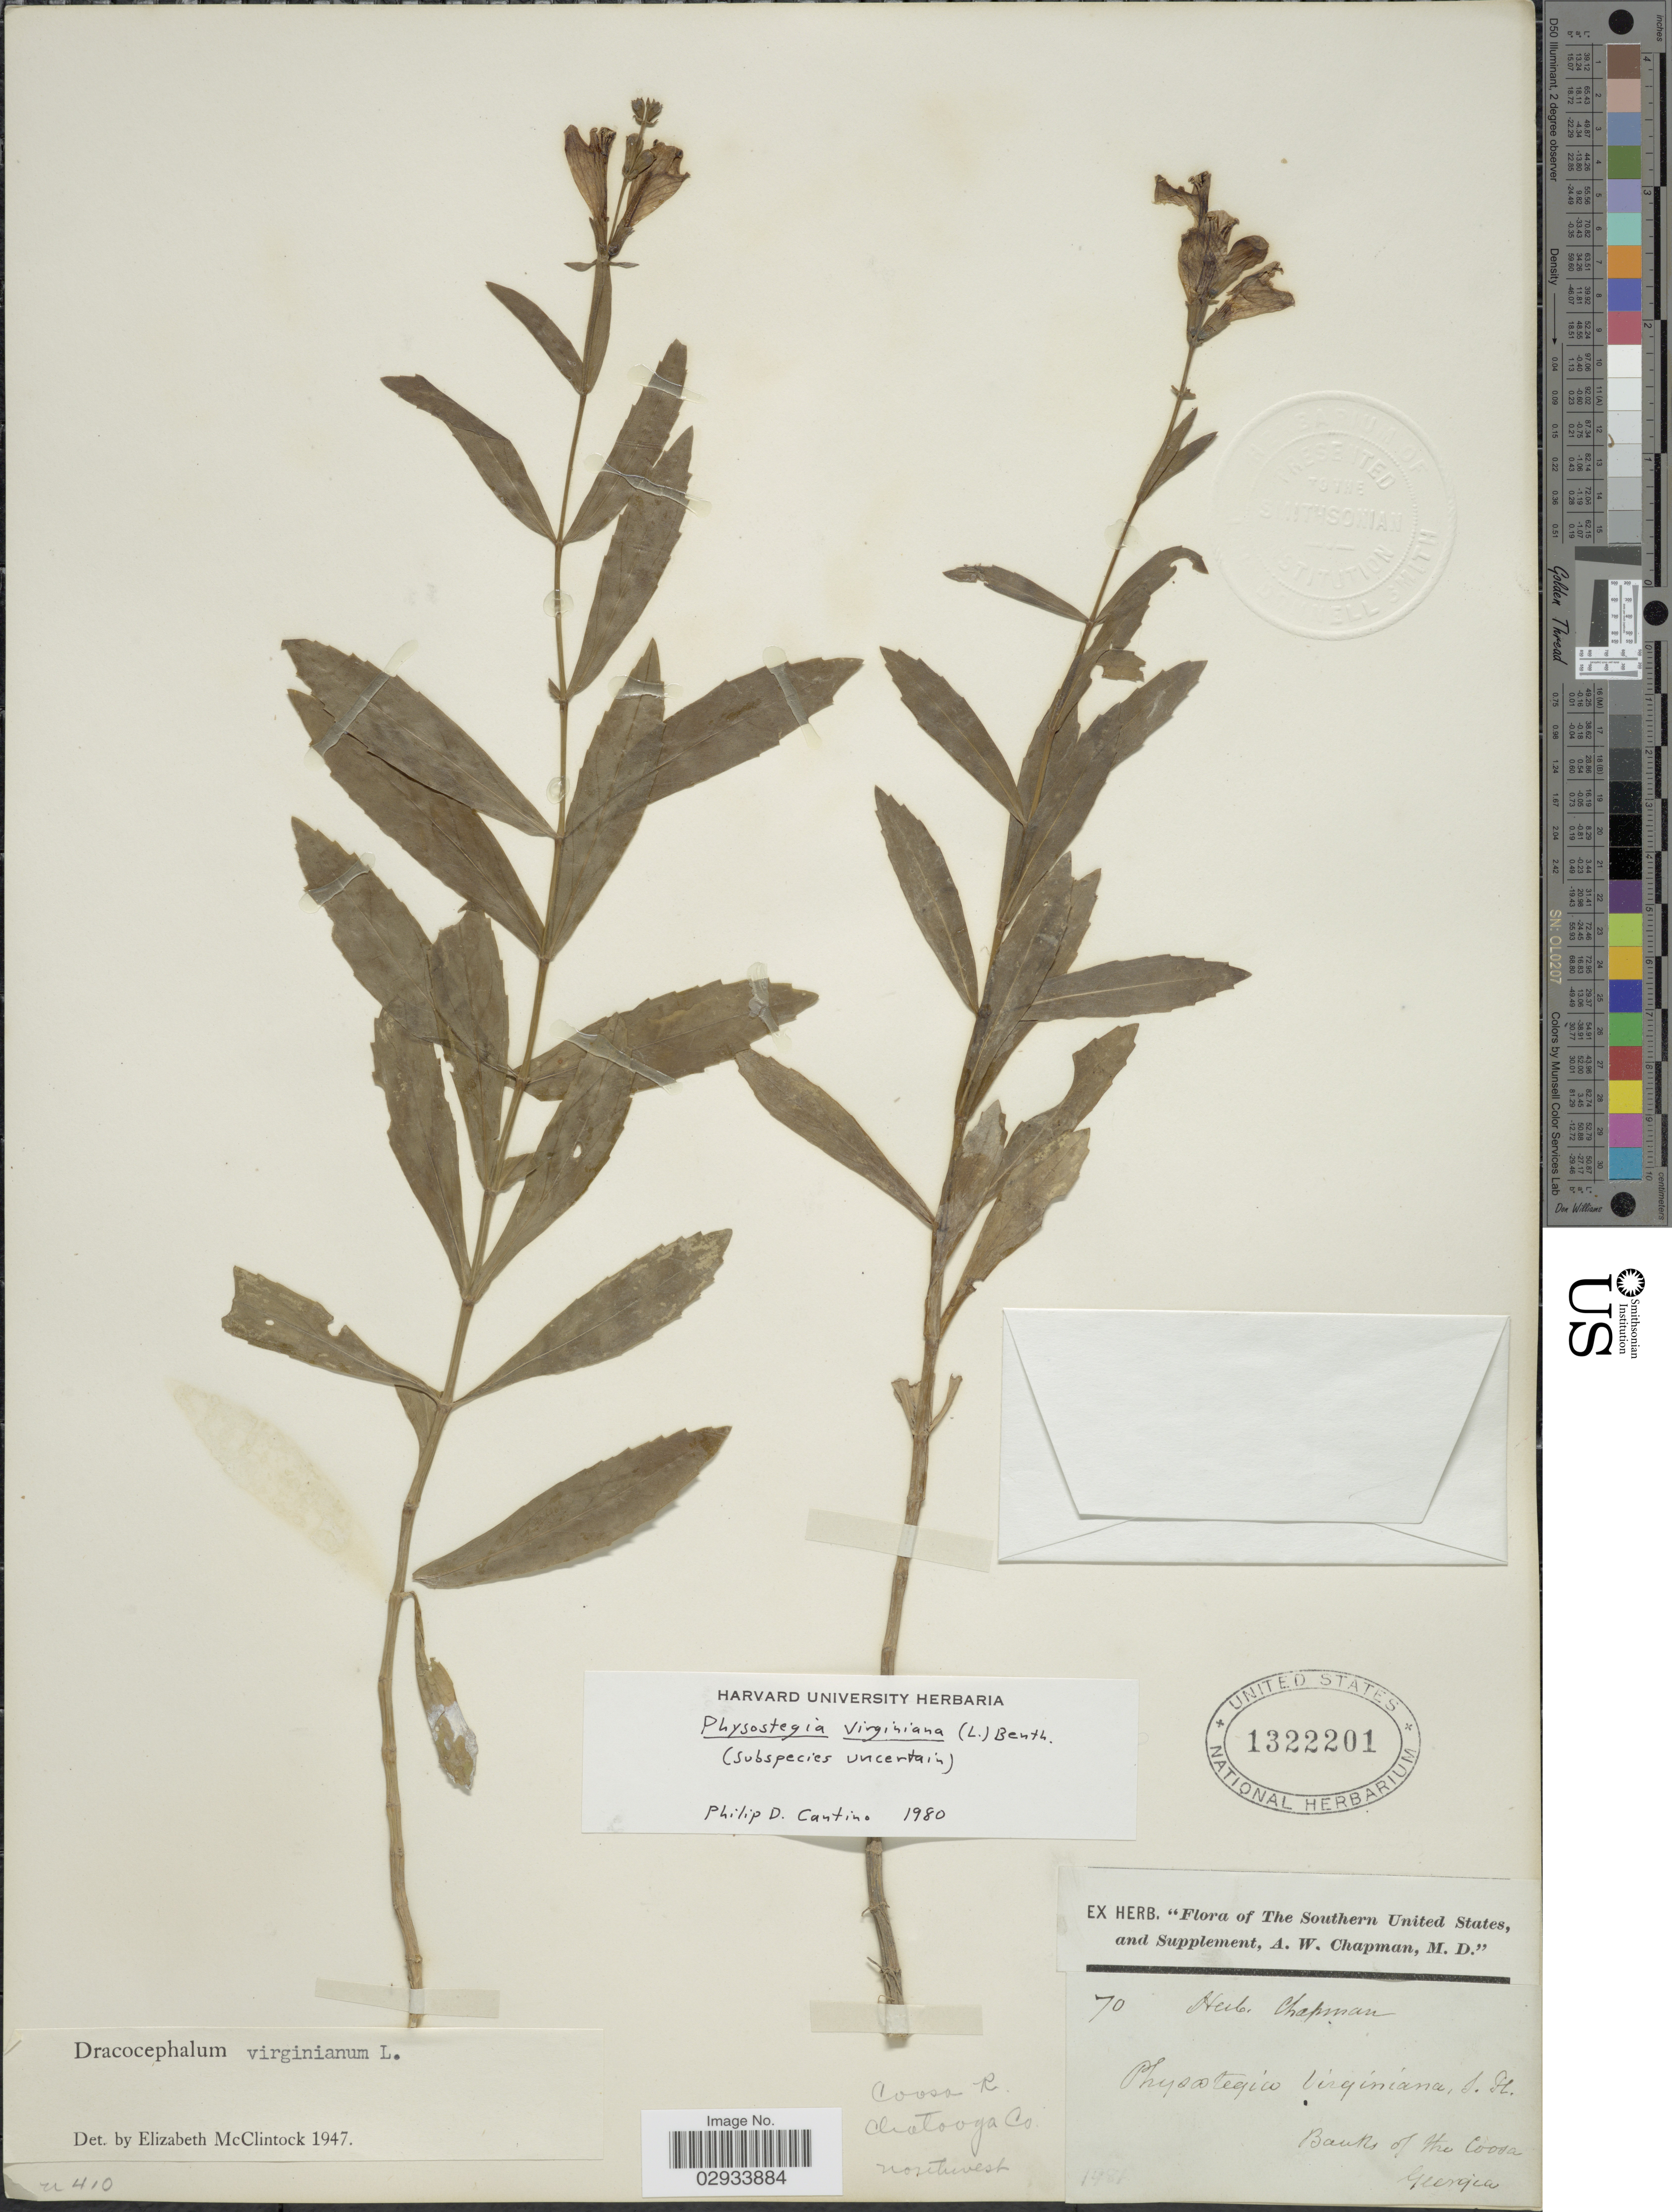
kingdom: Plantae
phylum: Tracheophyta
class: Magnoliopsida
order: Lamiales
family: Lamiaceae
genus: Physostegia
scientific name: Physostegia virginiana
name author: (L.) Benth.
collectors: ex herb. A.W. Chapman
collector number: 70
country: United States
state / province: Georgia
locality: Southern United States, and Supplement. Banks of the Coosa, Coosa R., Chatooga Co., northwest.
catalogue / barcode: US 1322201